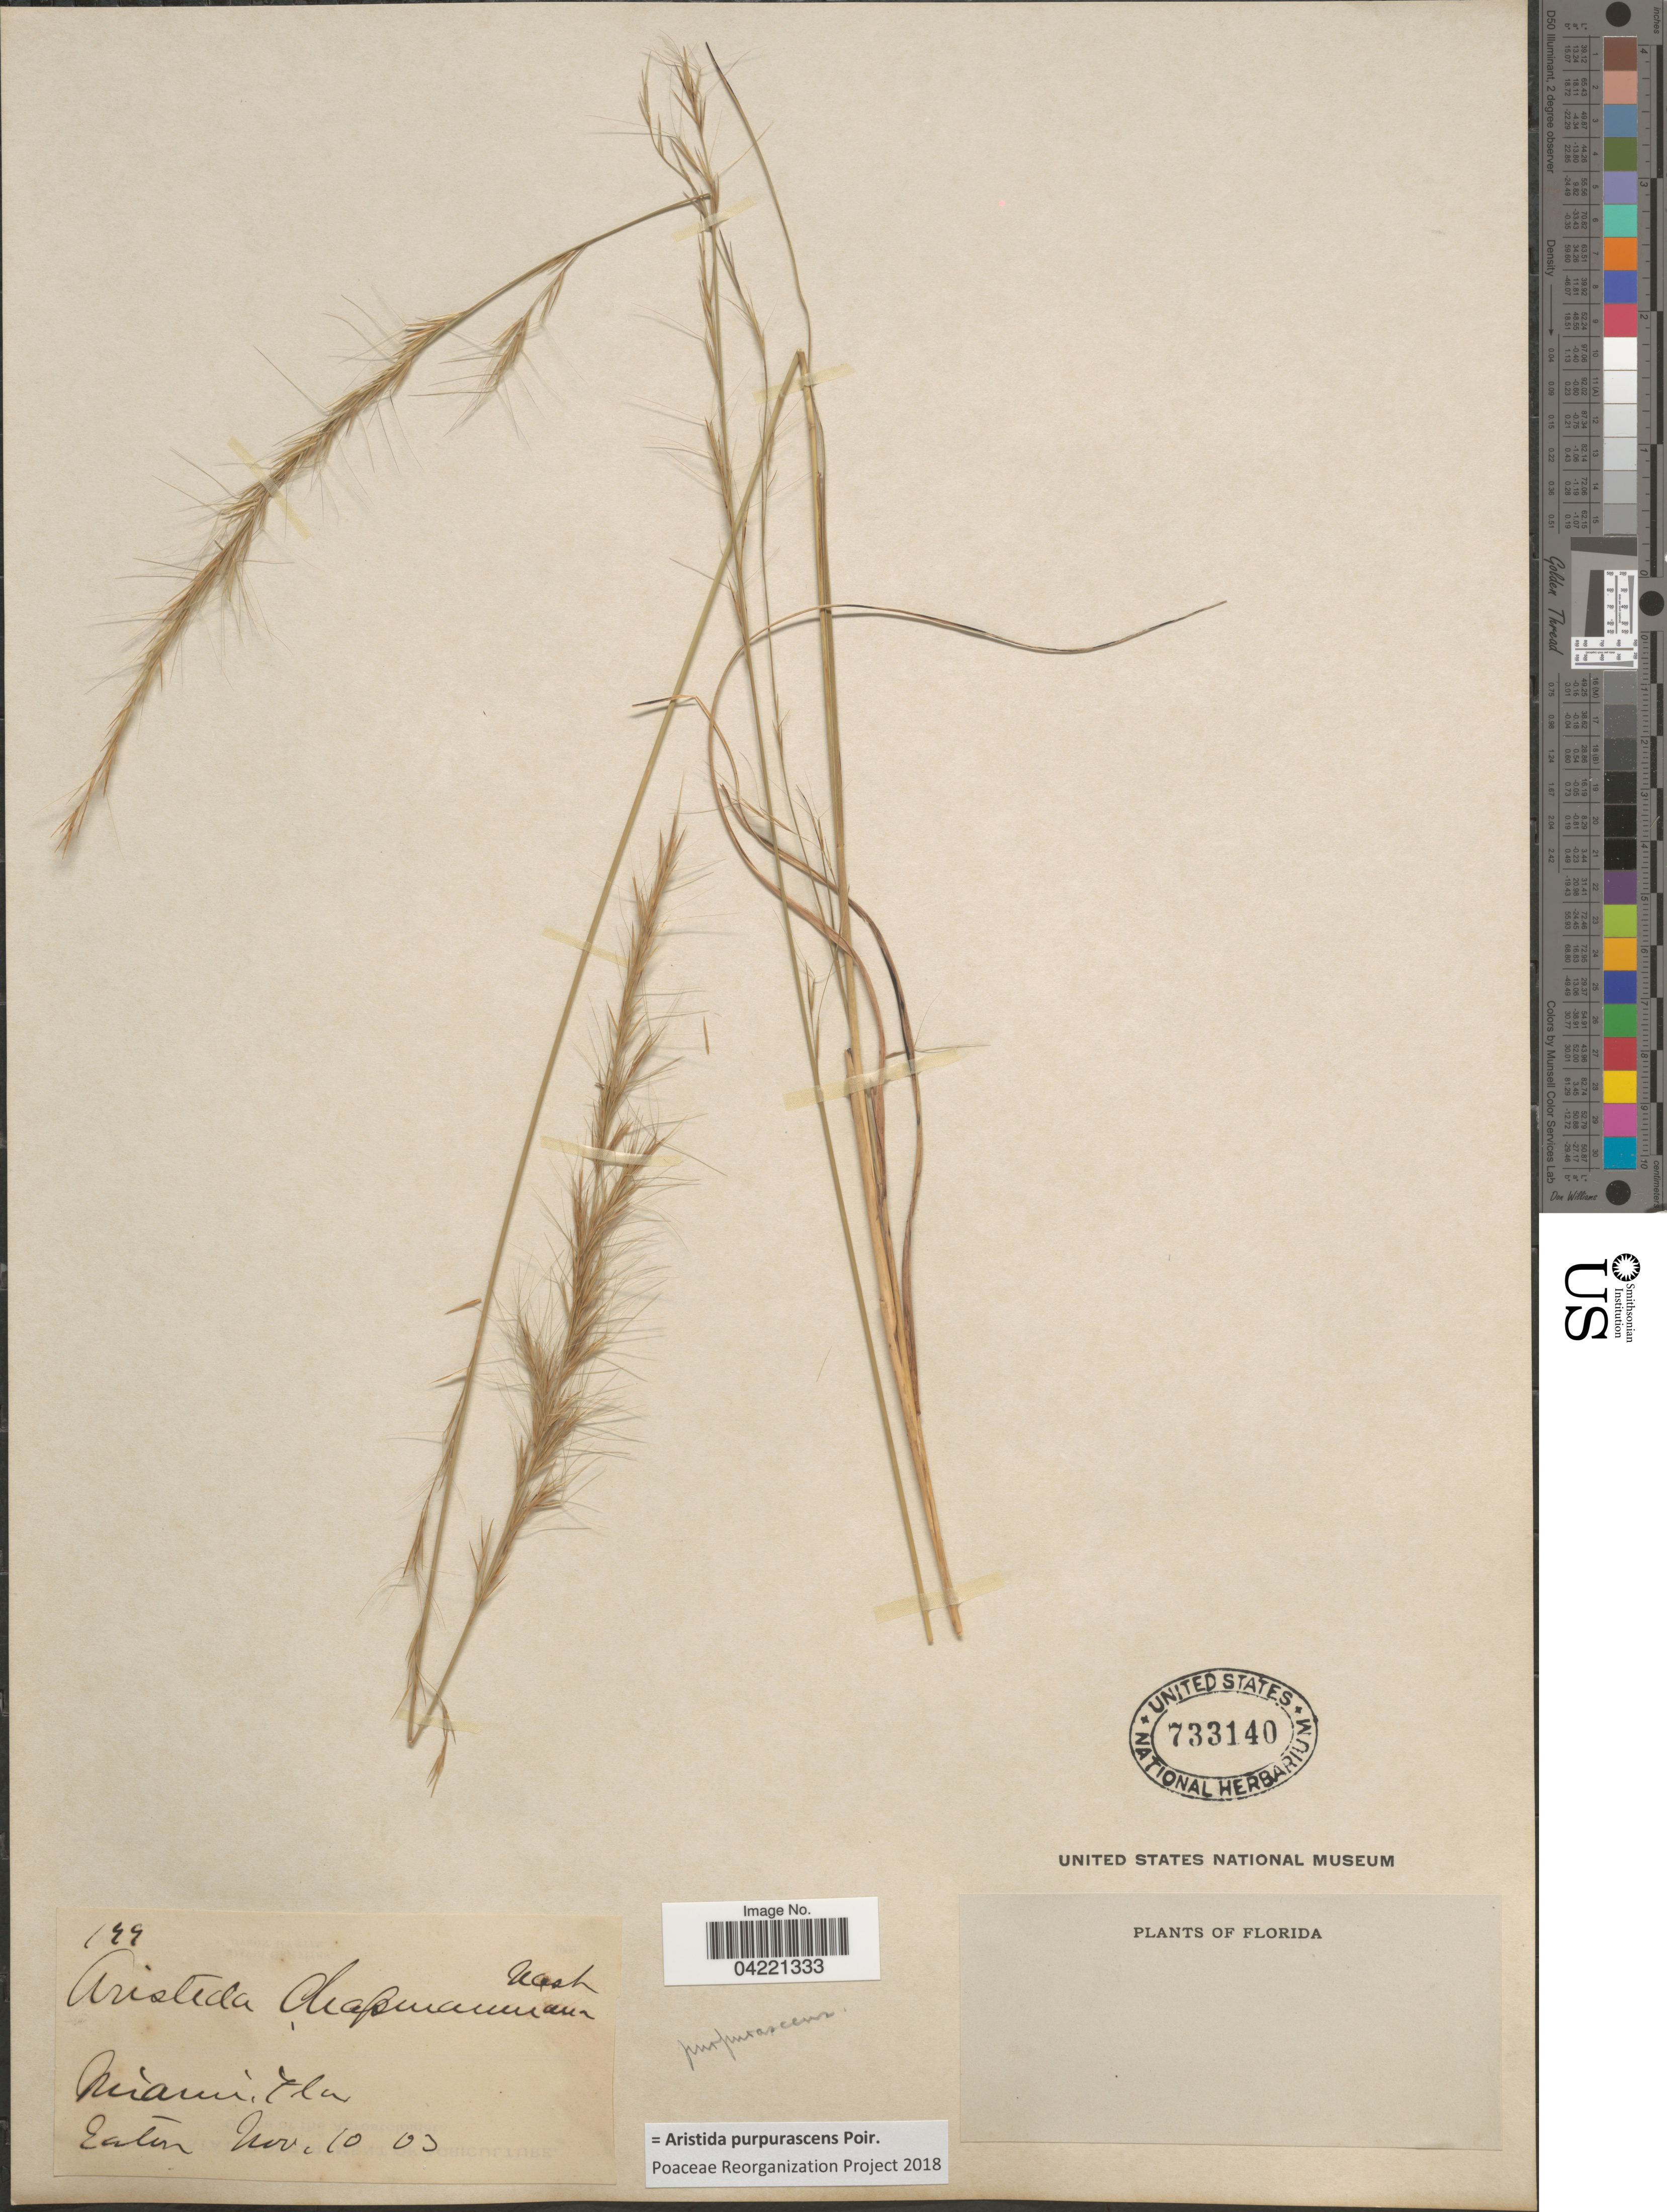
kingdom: Plantae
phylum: Tracheophyta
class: Liliopsida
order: Poales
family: Poaceae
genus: Aristida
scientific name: Aristida purpurascens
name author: Poir.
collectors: -- Eaton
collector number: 179*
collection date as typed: Transcribed d/m/y: 10/11/3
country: United States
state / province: Florida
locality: Miami.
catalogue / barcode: US 733140